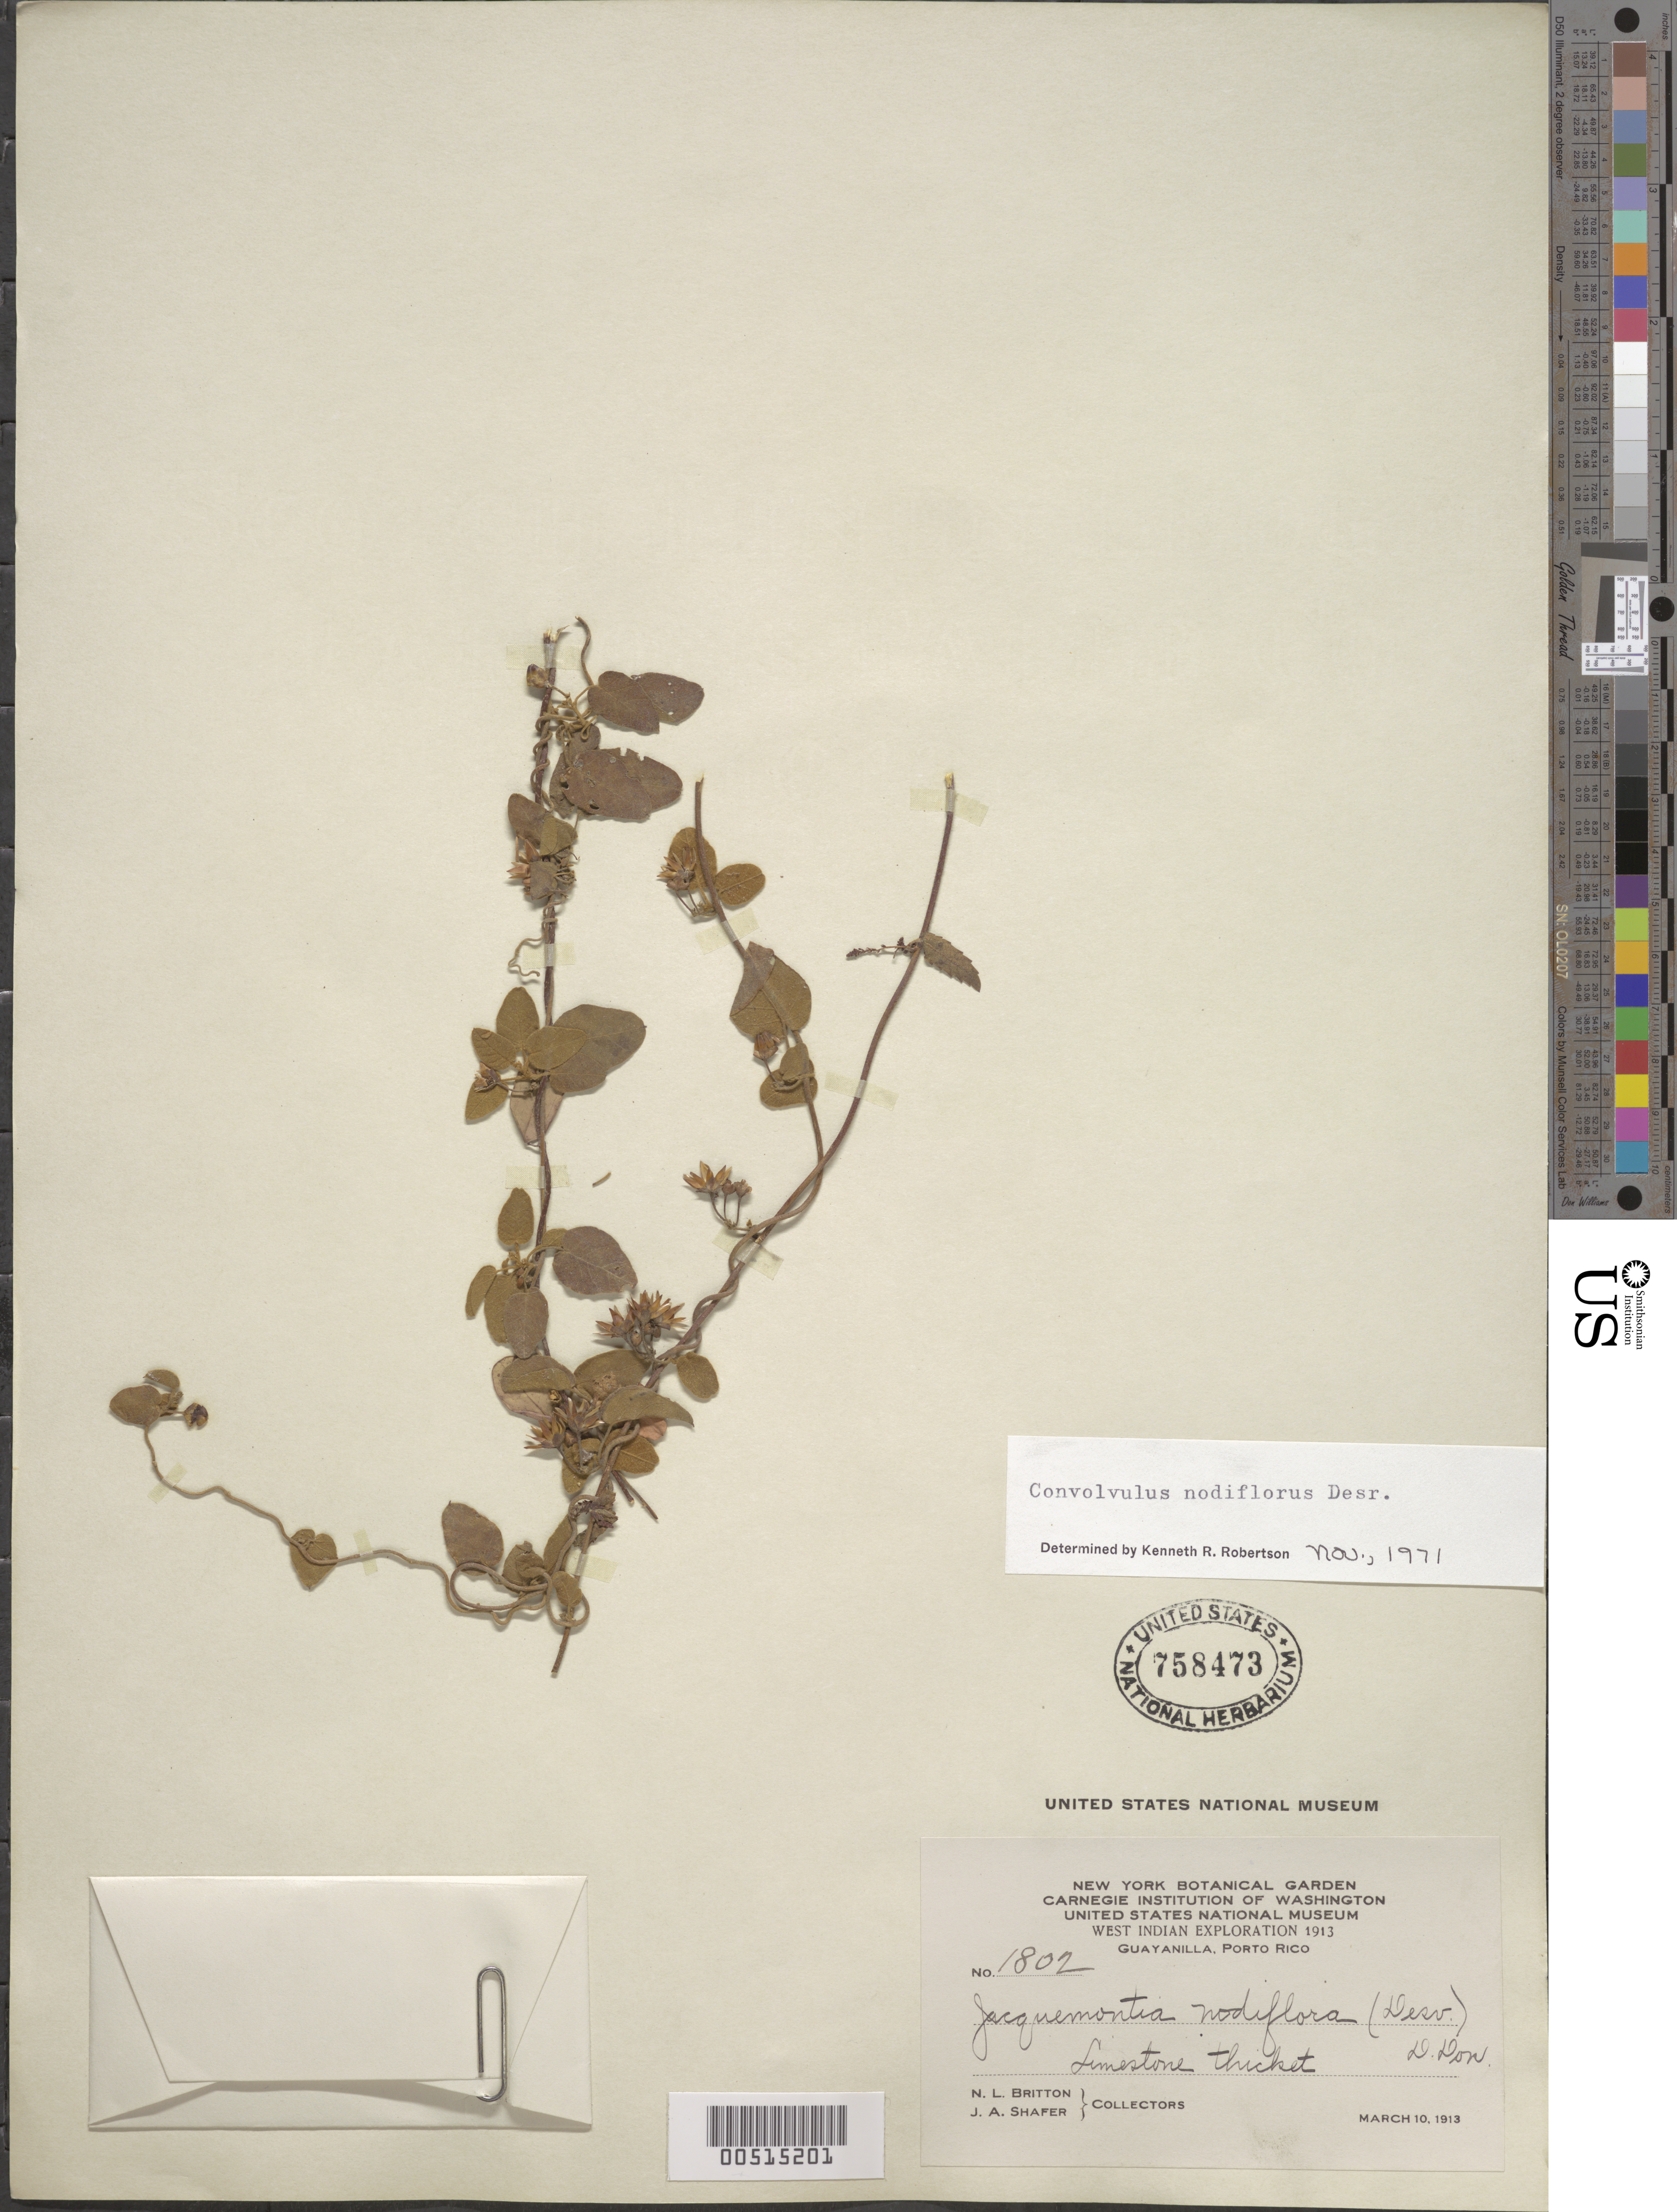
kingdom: Plantae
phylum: Tracheophyta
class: Magnoliopsida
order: Solanales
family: Convolvulaceae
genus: Convolvulus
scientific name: Convolvulus nodiflorus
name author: Desr.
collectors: N. Britton & J. A. Shafer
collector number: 1802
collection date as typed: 10 Mar 1913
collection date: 1913-03-10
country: Puerto Rico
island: Greater Antilles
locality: Guayanilla. Limestone thicket.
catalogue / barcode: US 758473